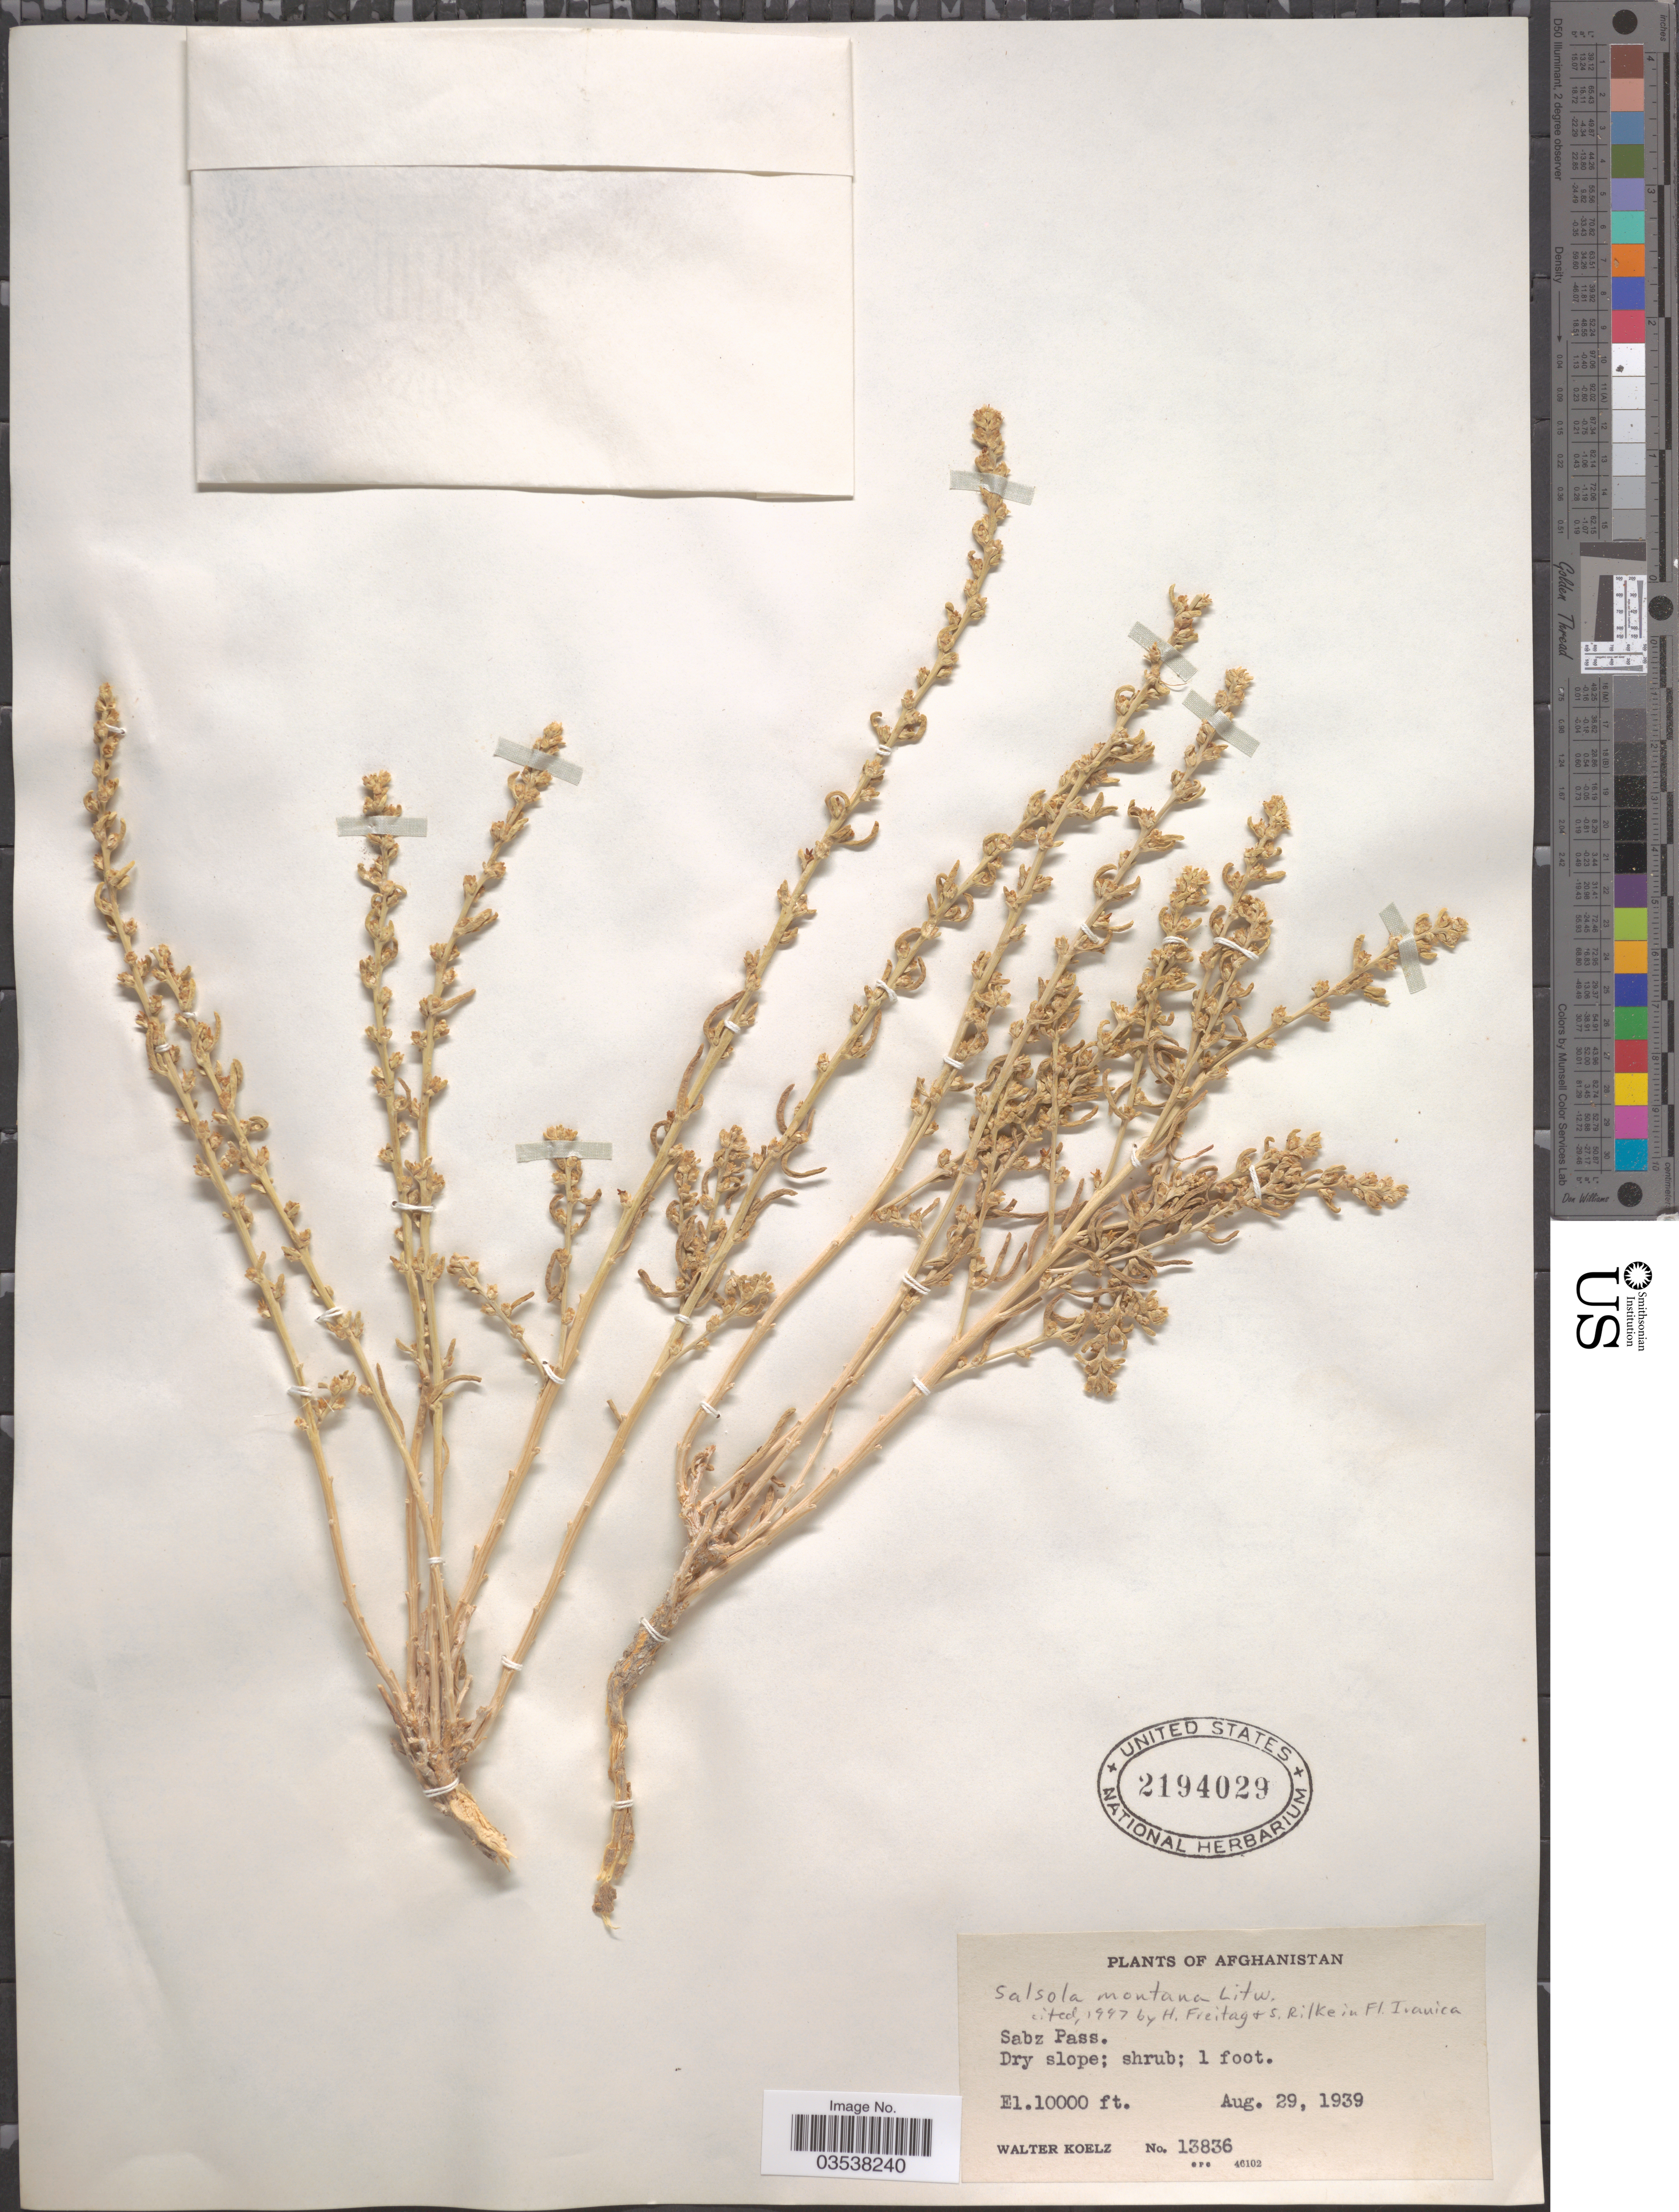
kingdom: Plantae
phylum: Tracheophyta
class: Magnoliopsida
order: Caryophyllales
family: Amaranthaceae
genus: Oreosalsola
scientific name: Oreosalsola montana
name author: (Litv.) Akhani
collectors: W. N. Koelz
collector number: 13836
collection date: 1939-08-29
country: Afghanistan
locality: Sabz Pass.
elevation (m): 3048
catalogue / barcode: US 2194029